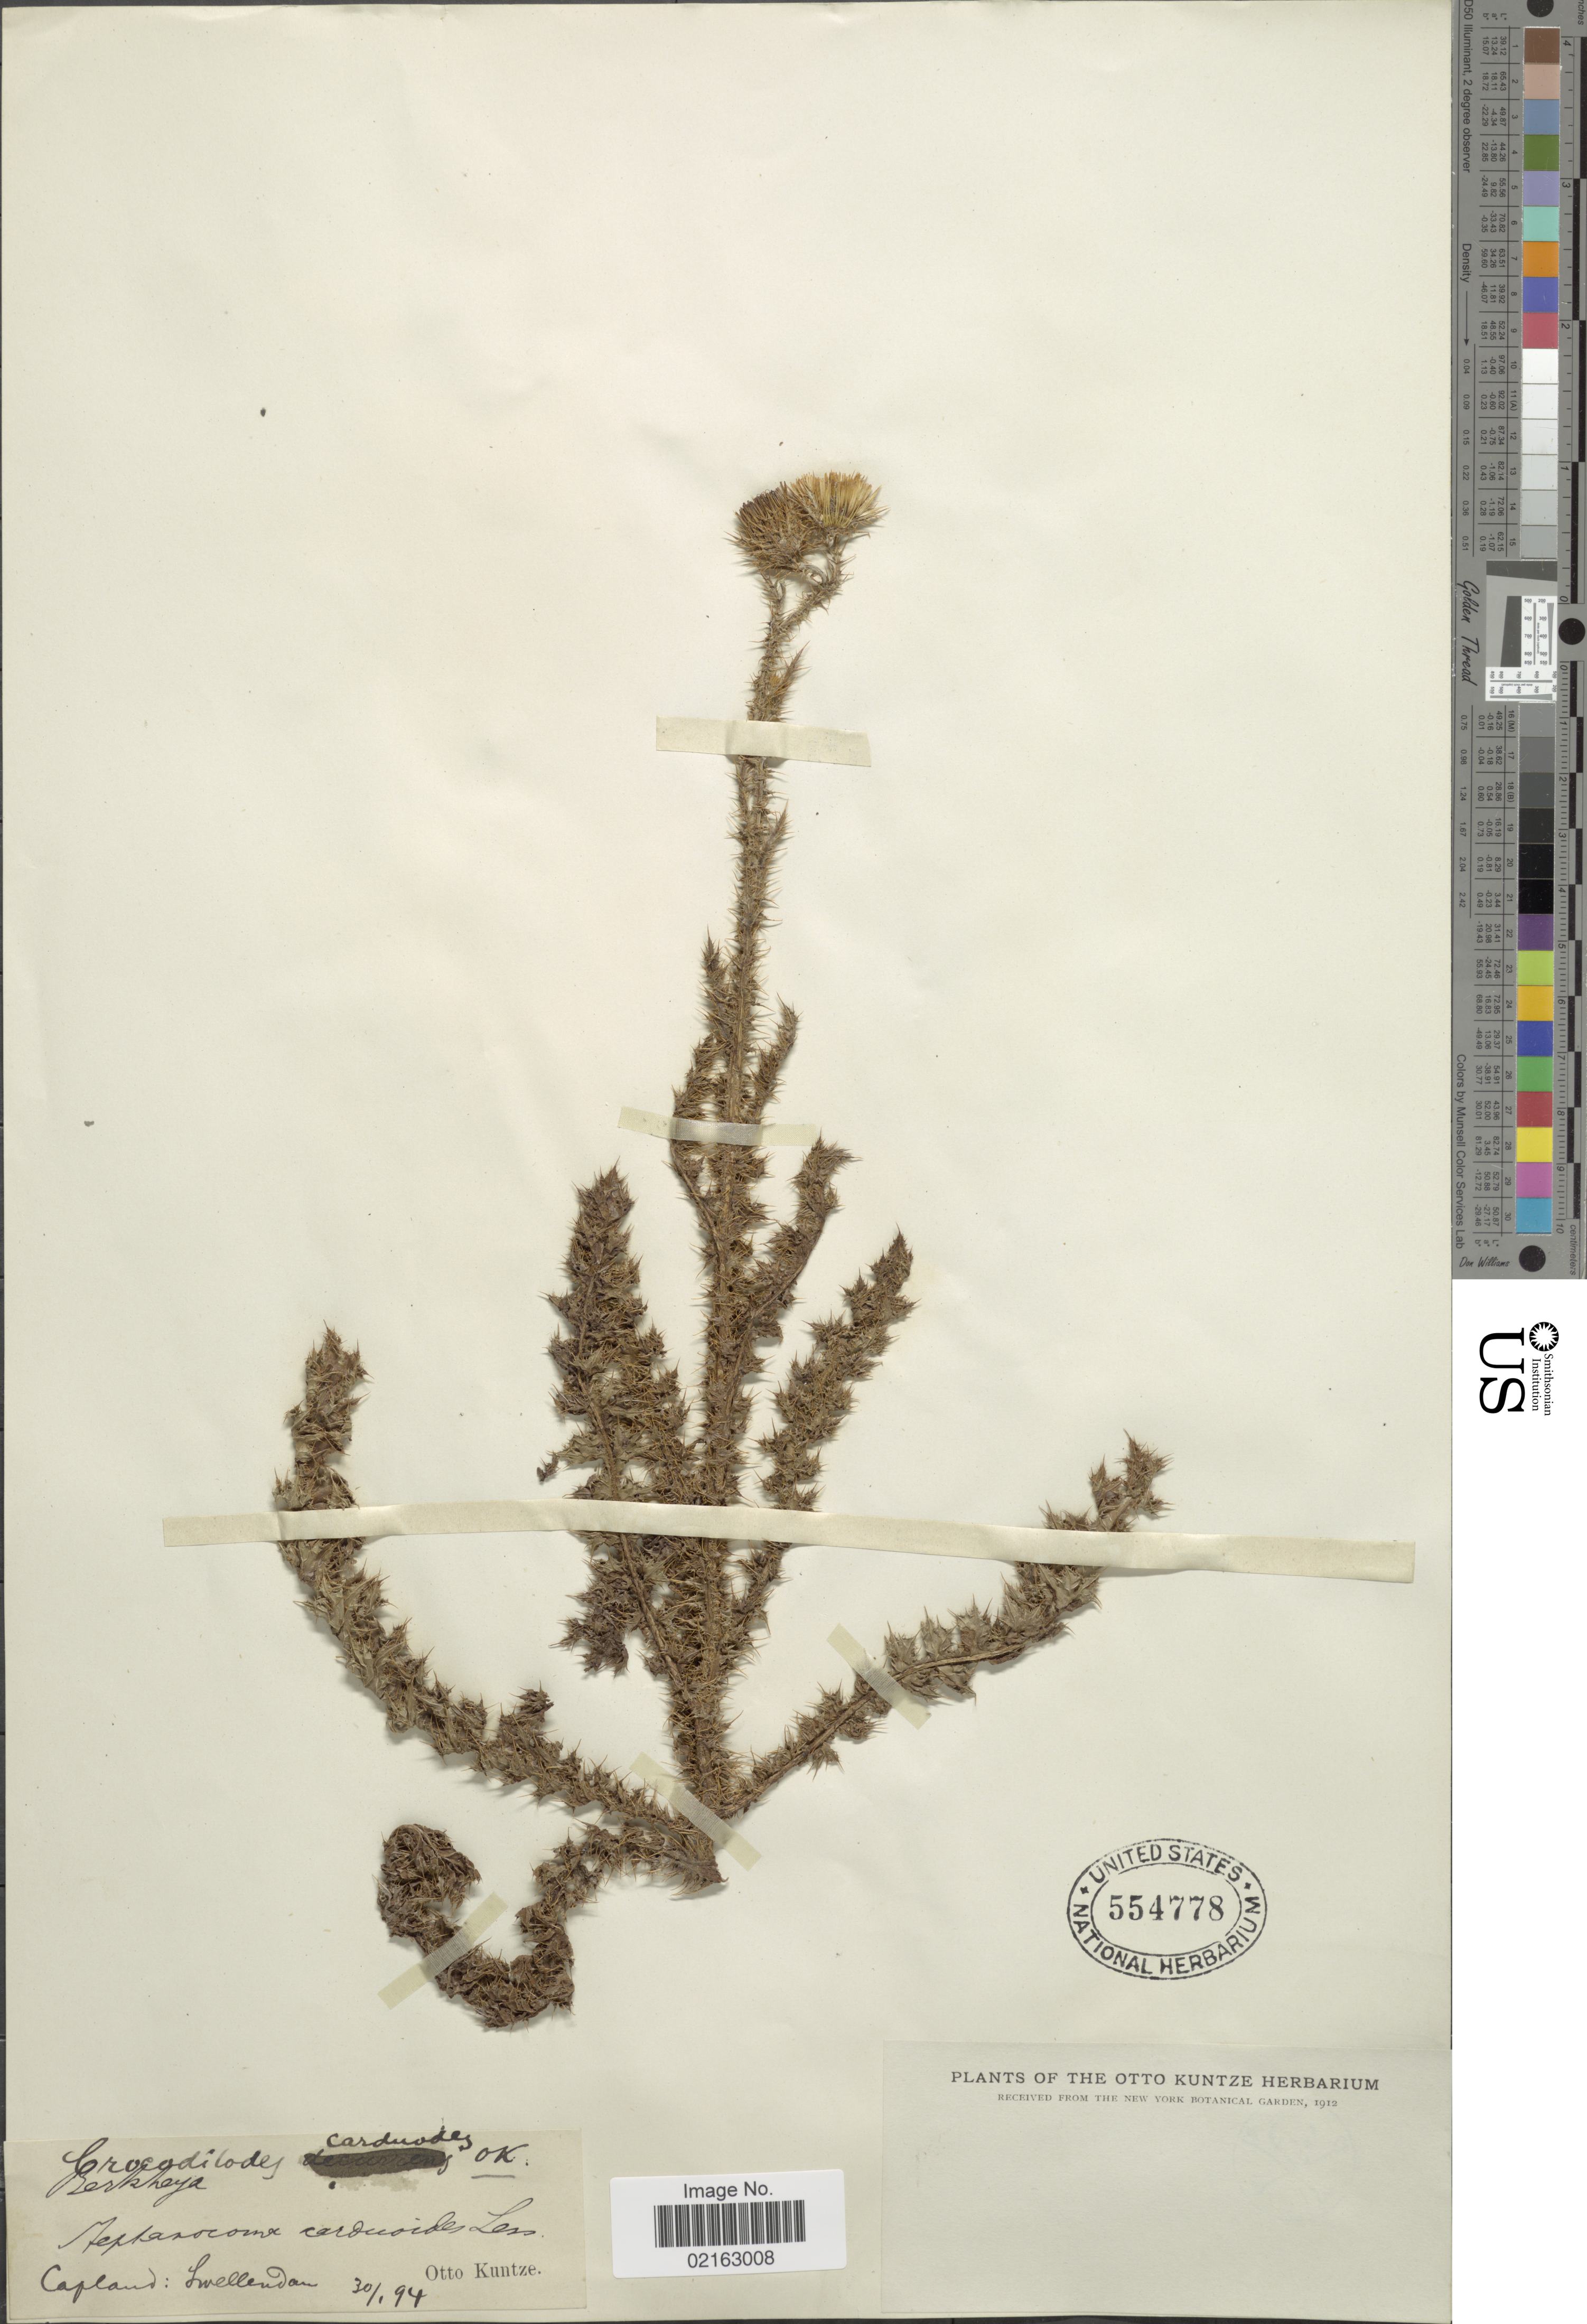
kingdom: Plantae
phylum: Tracheophyta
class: Magnoliopsida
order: Asterales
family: Asteraceae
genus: Berkheya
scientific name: Berkheya carduoides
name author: (Less.) Hutch.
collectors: C.E.O. Kuntze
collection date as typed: Transcribed d/m/y: 30/1/94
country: South Africa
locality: Capland: Swellendam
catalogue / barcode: US 554778